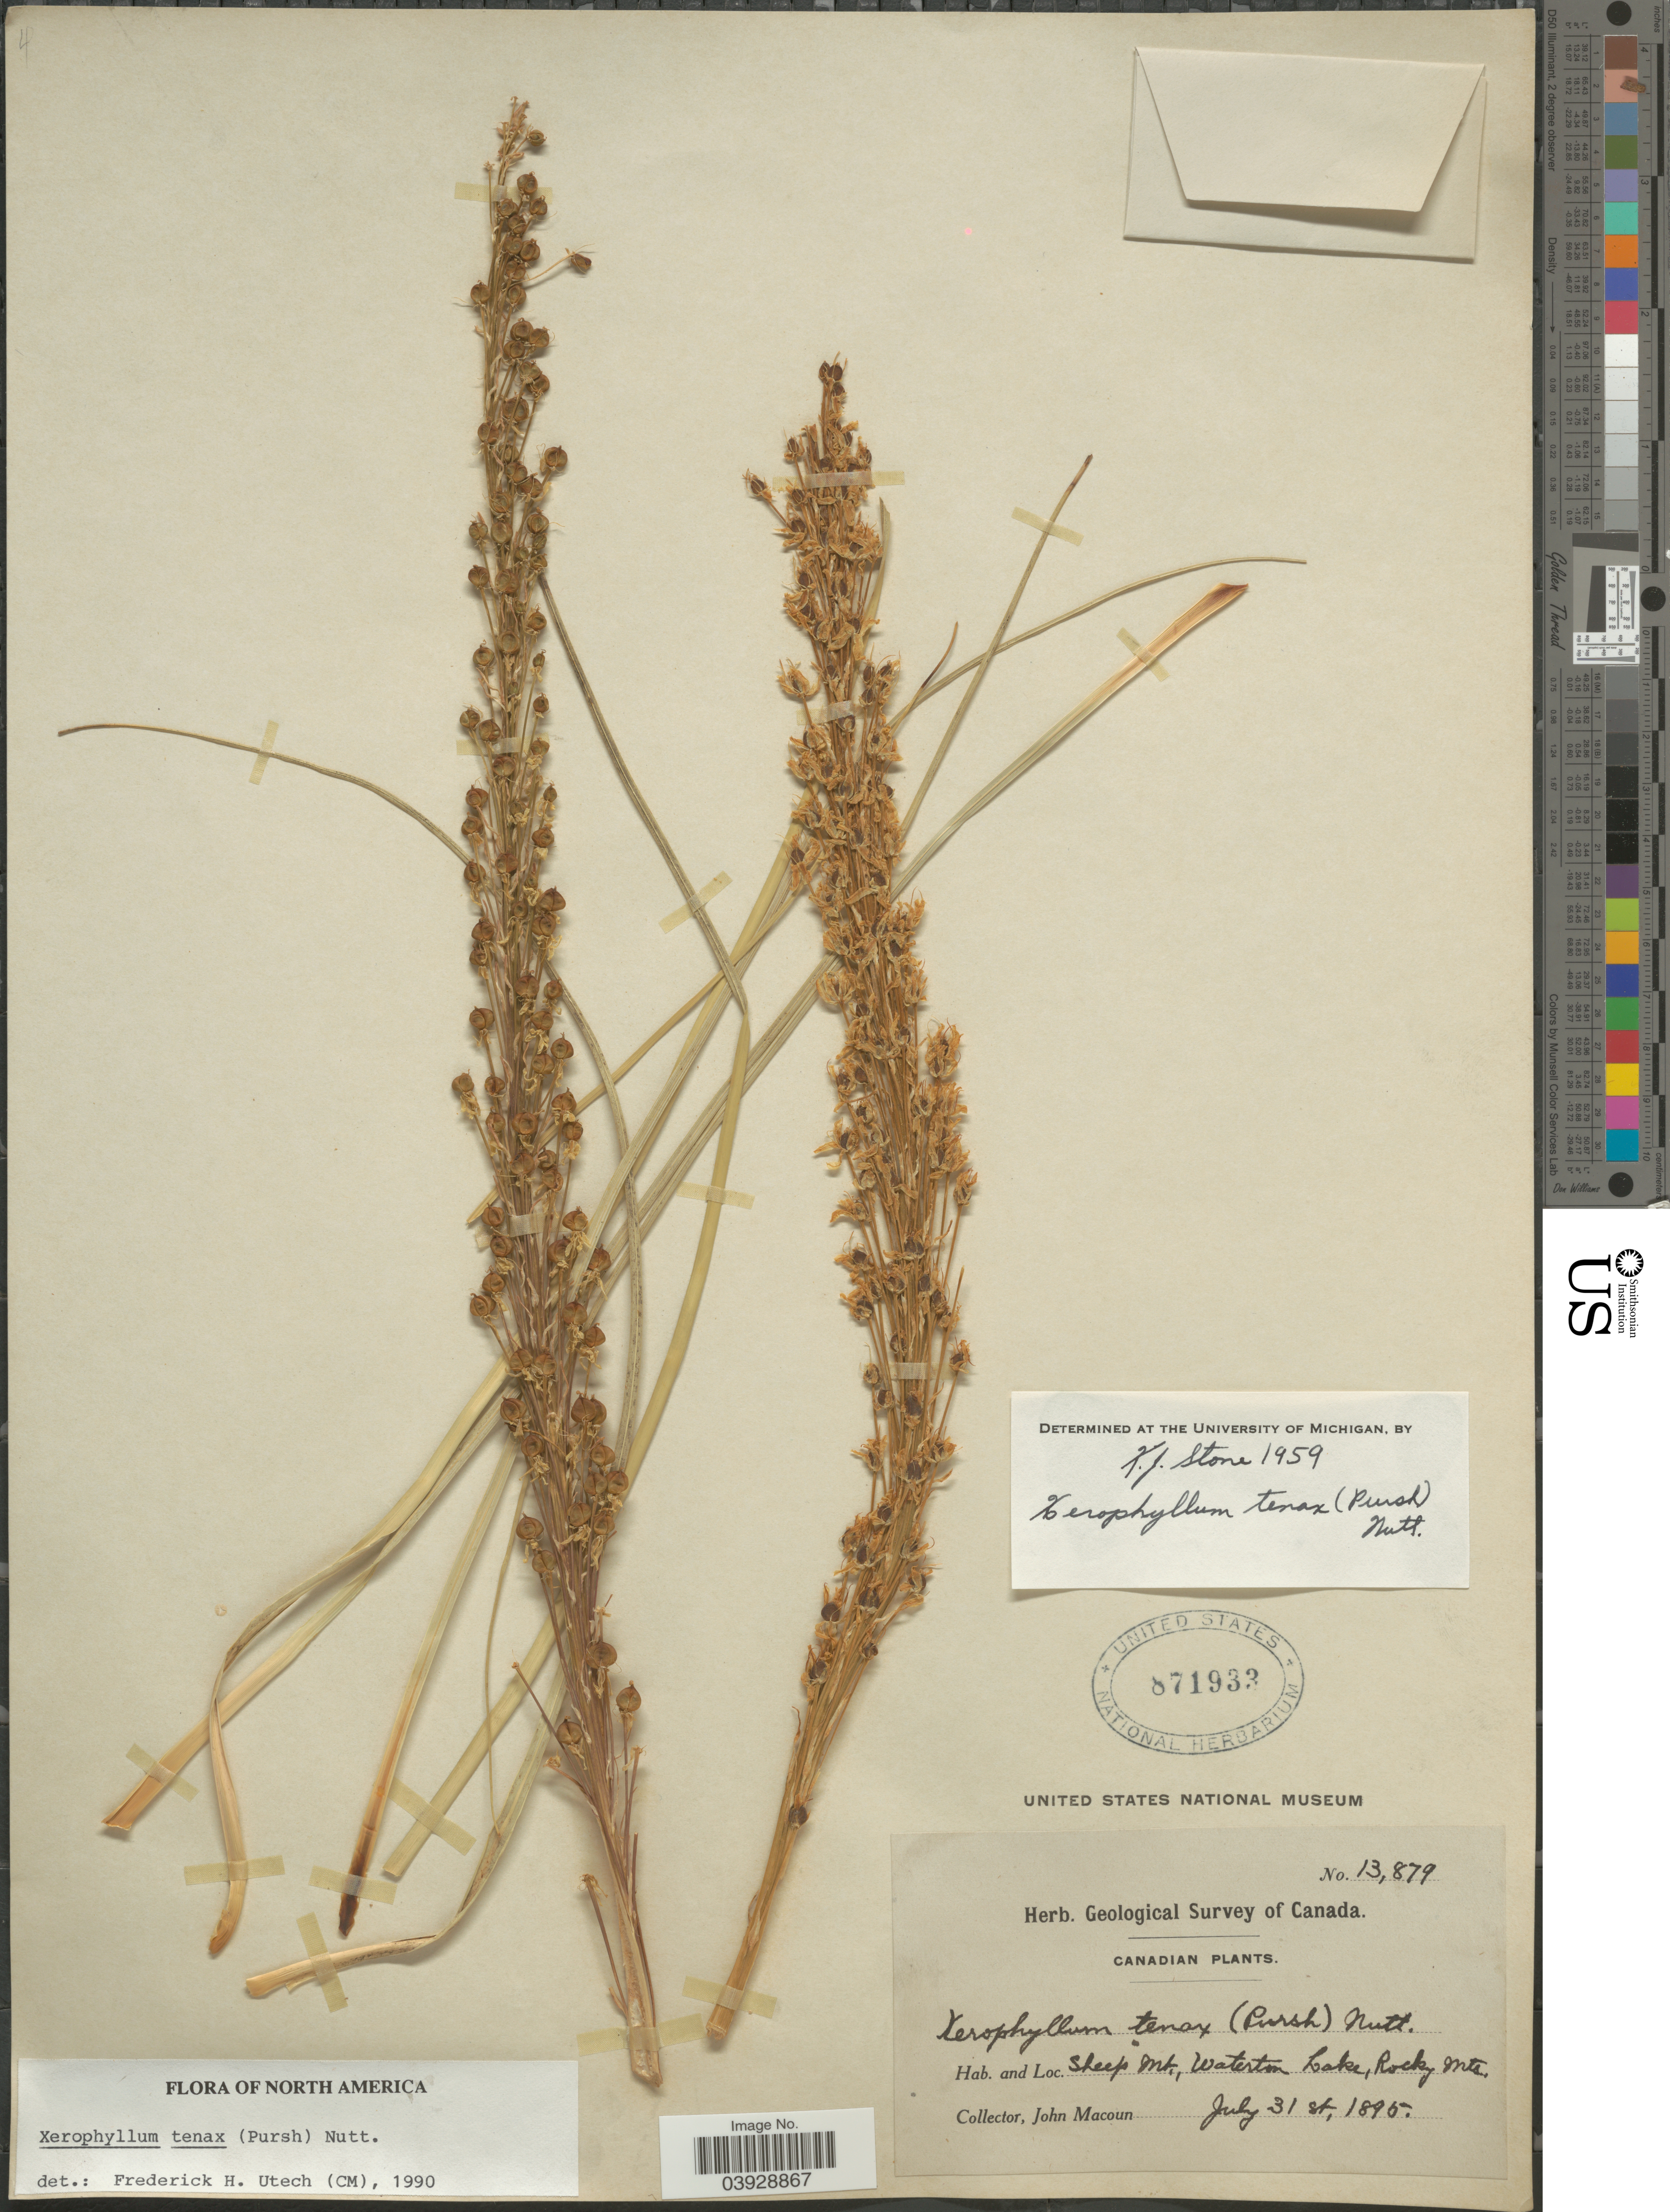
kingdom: Plantae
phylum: Tracheophyta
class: Liliopsida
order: Liliales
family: Melanthiaceae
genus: Xerophyllum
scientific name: Xerophyllum tenax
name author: (Pursh) Nutt.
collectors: J. Macoun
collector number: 13879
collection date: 1895-07-31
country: Canada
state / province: Alberta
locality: Sheep Mt., Waterton Lake, Rocky Mts.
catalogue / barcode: US 871933